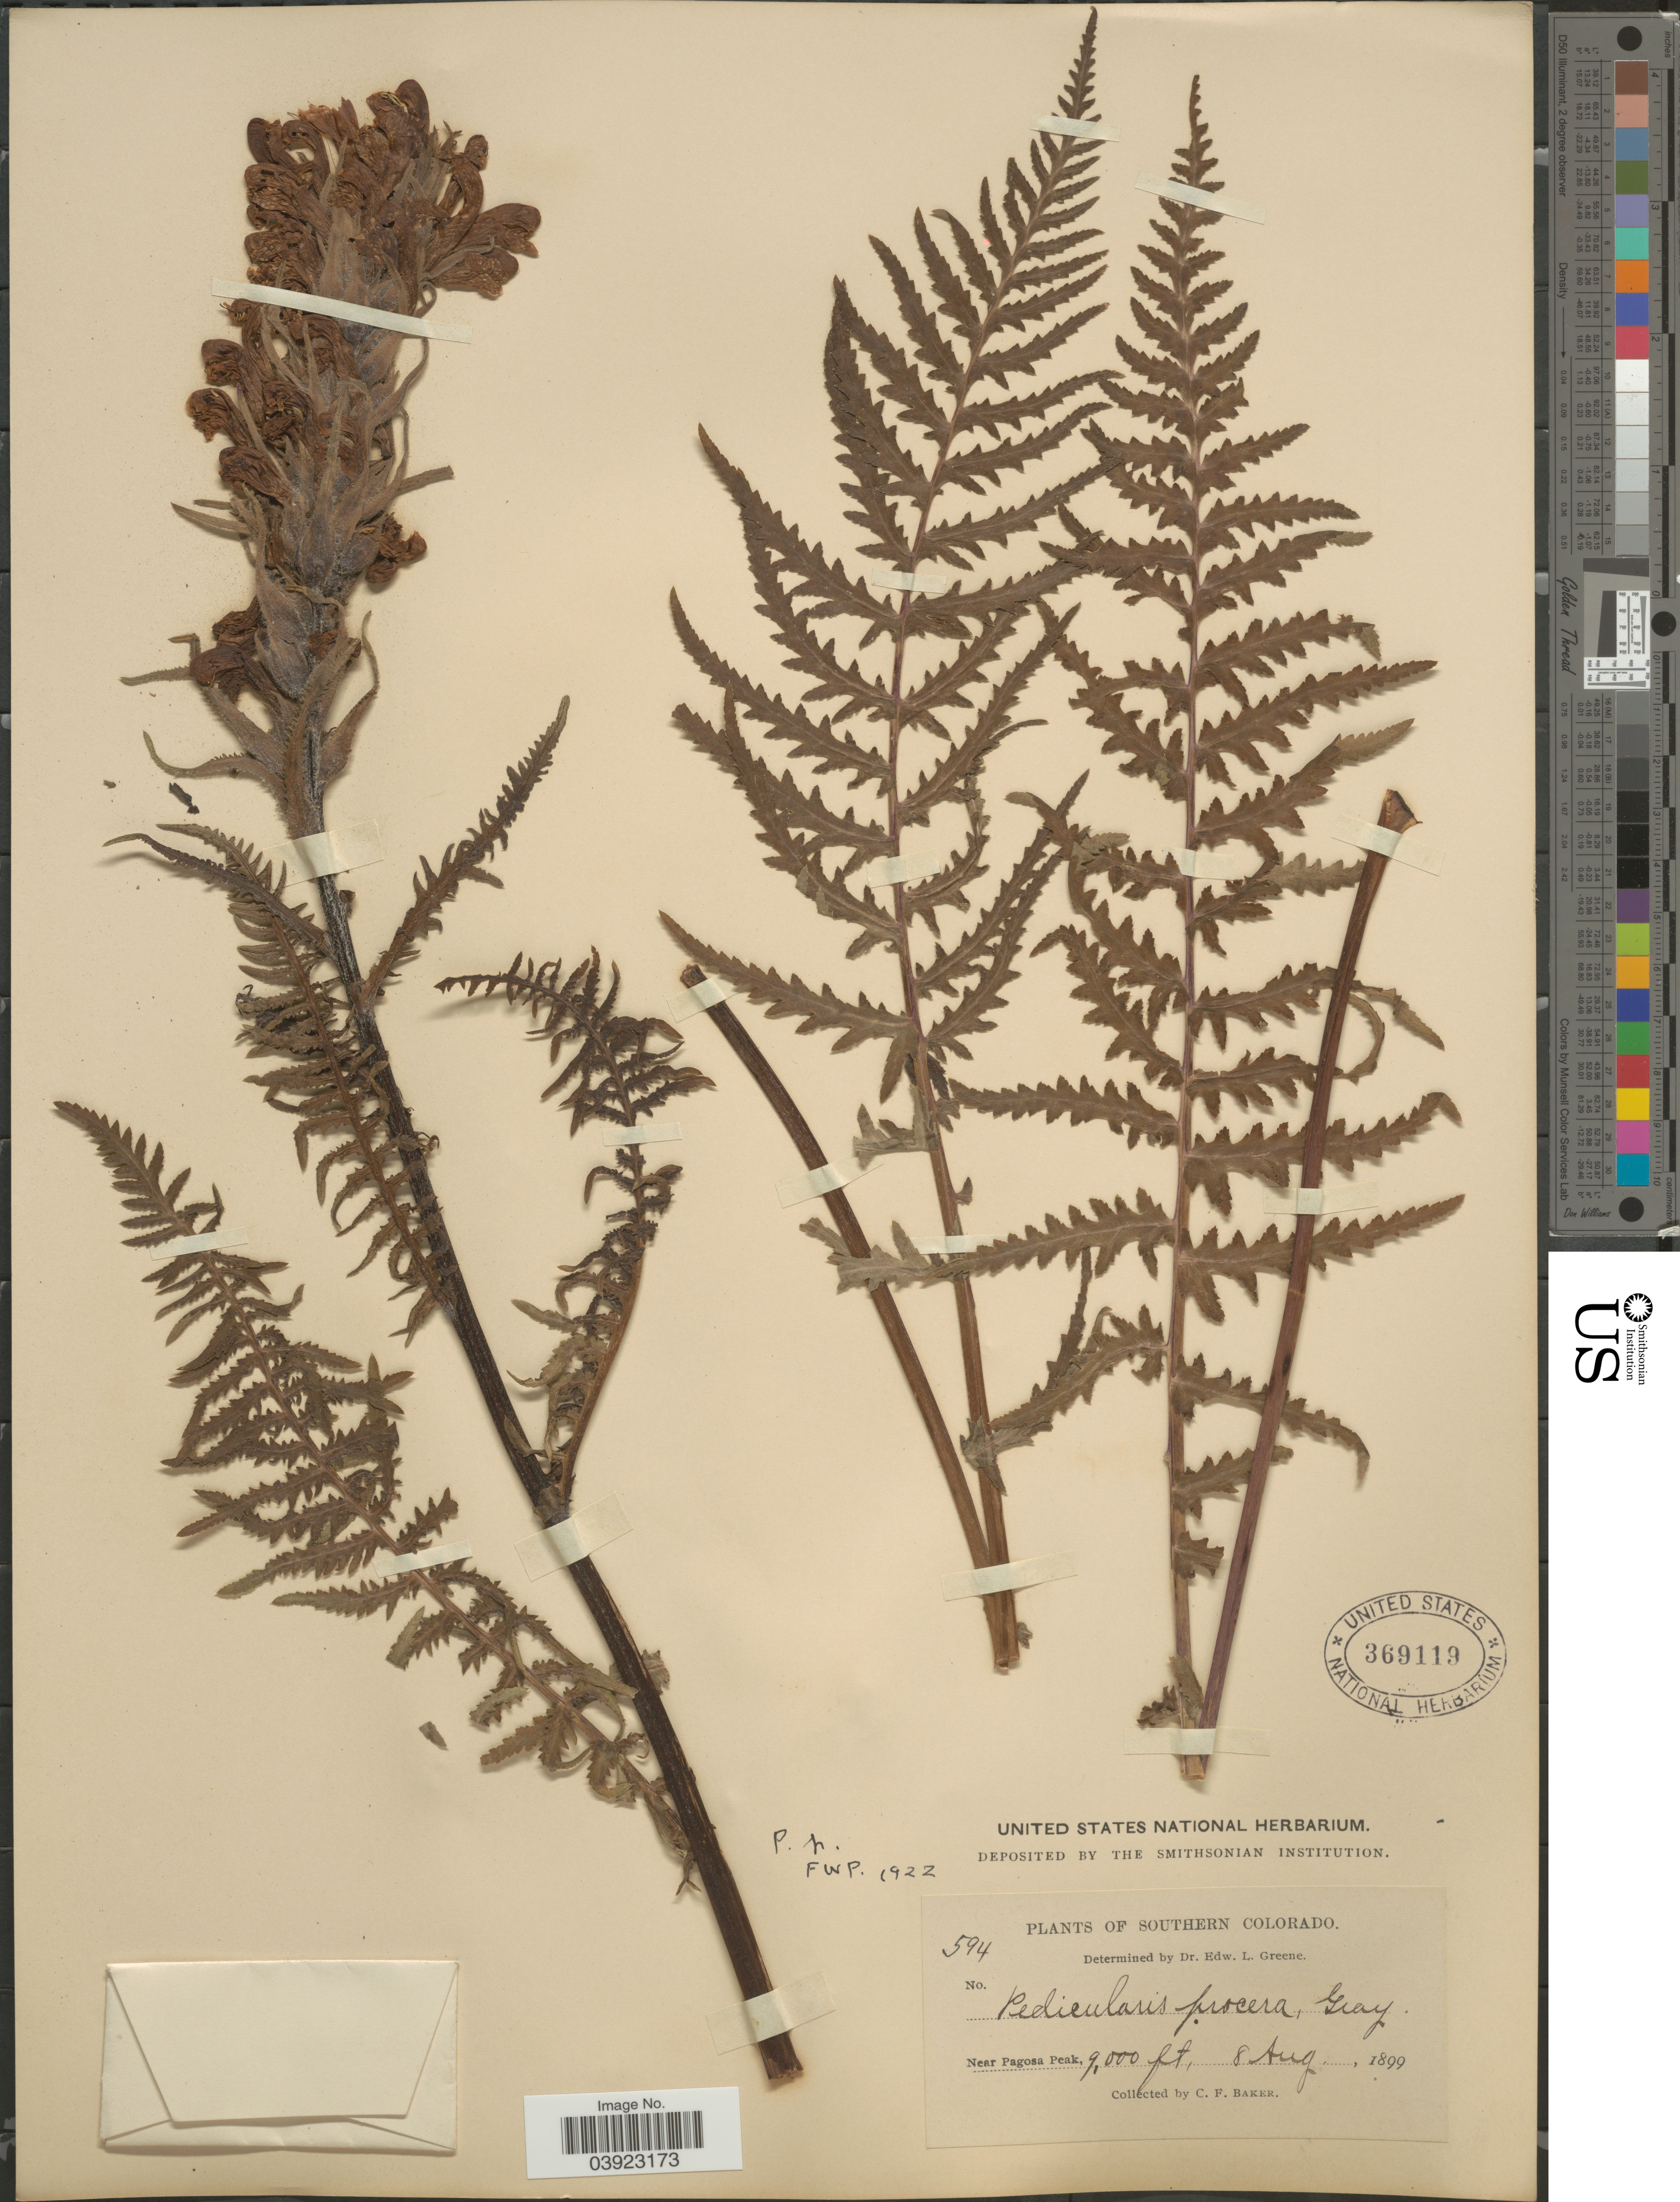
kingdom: Plantae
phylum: Tracheophyta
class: Magnoliopsida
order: Lamiales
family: Orobanchaceae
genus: Pedicularis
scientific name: Pedicularis procera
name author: A. Gray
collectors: C. F. Baker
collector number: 594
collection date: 1899-08-08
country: United States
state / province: Colorado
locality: Southern Colorado. Near Pagosa Peak.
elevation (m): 2743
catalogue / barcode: US 369119